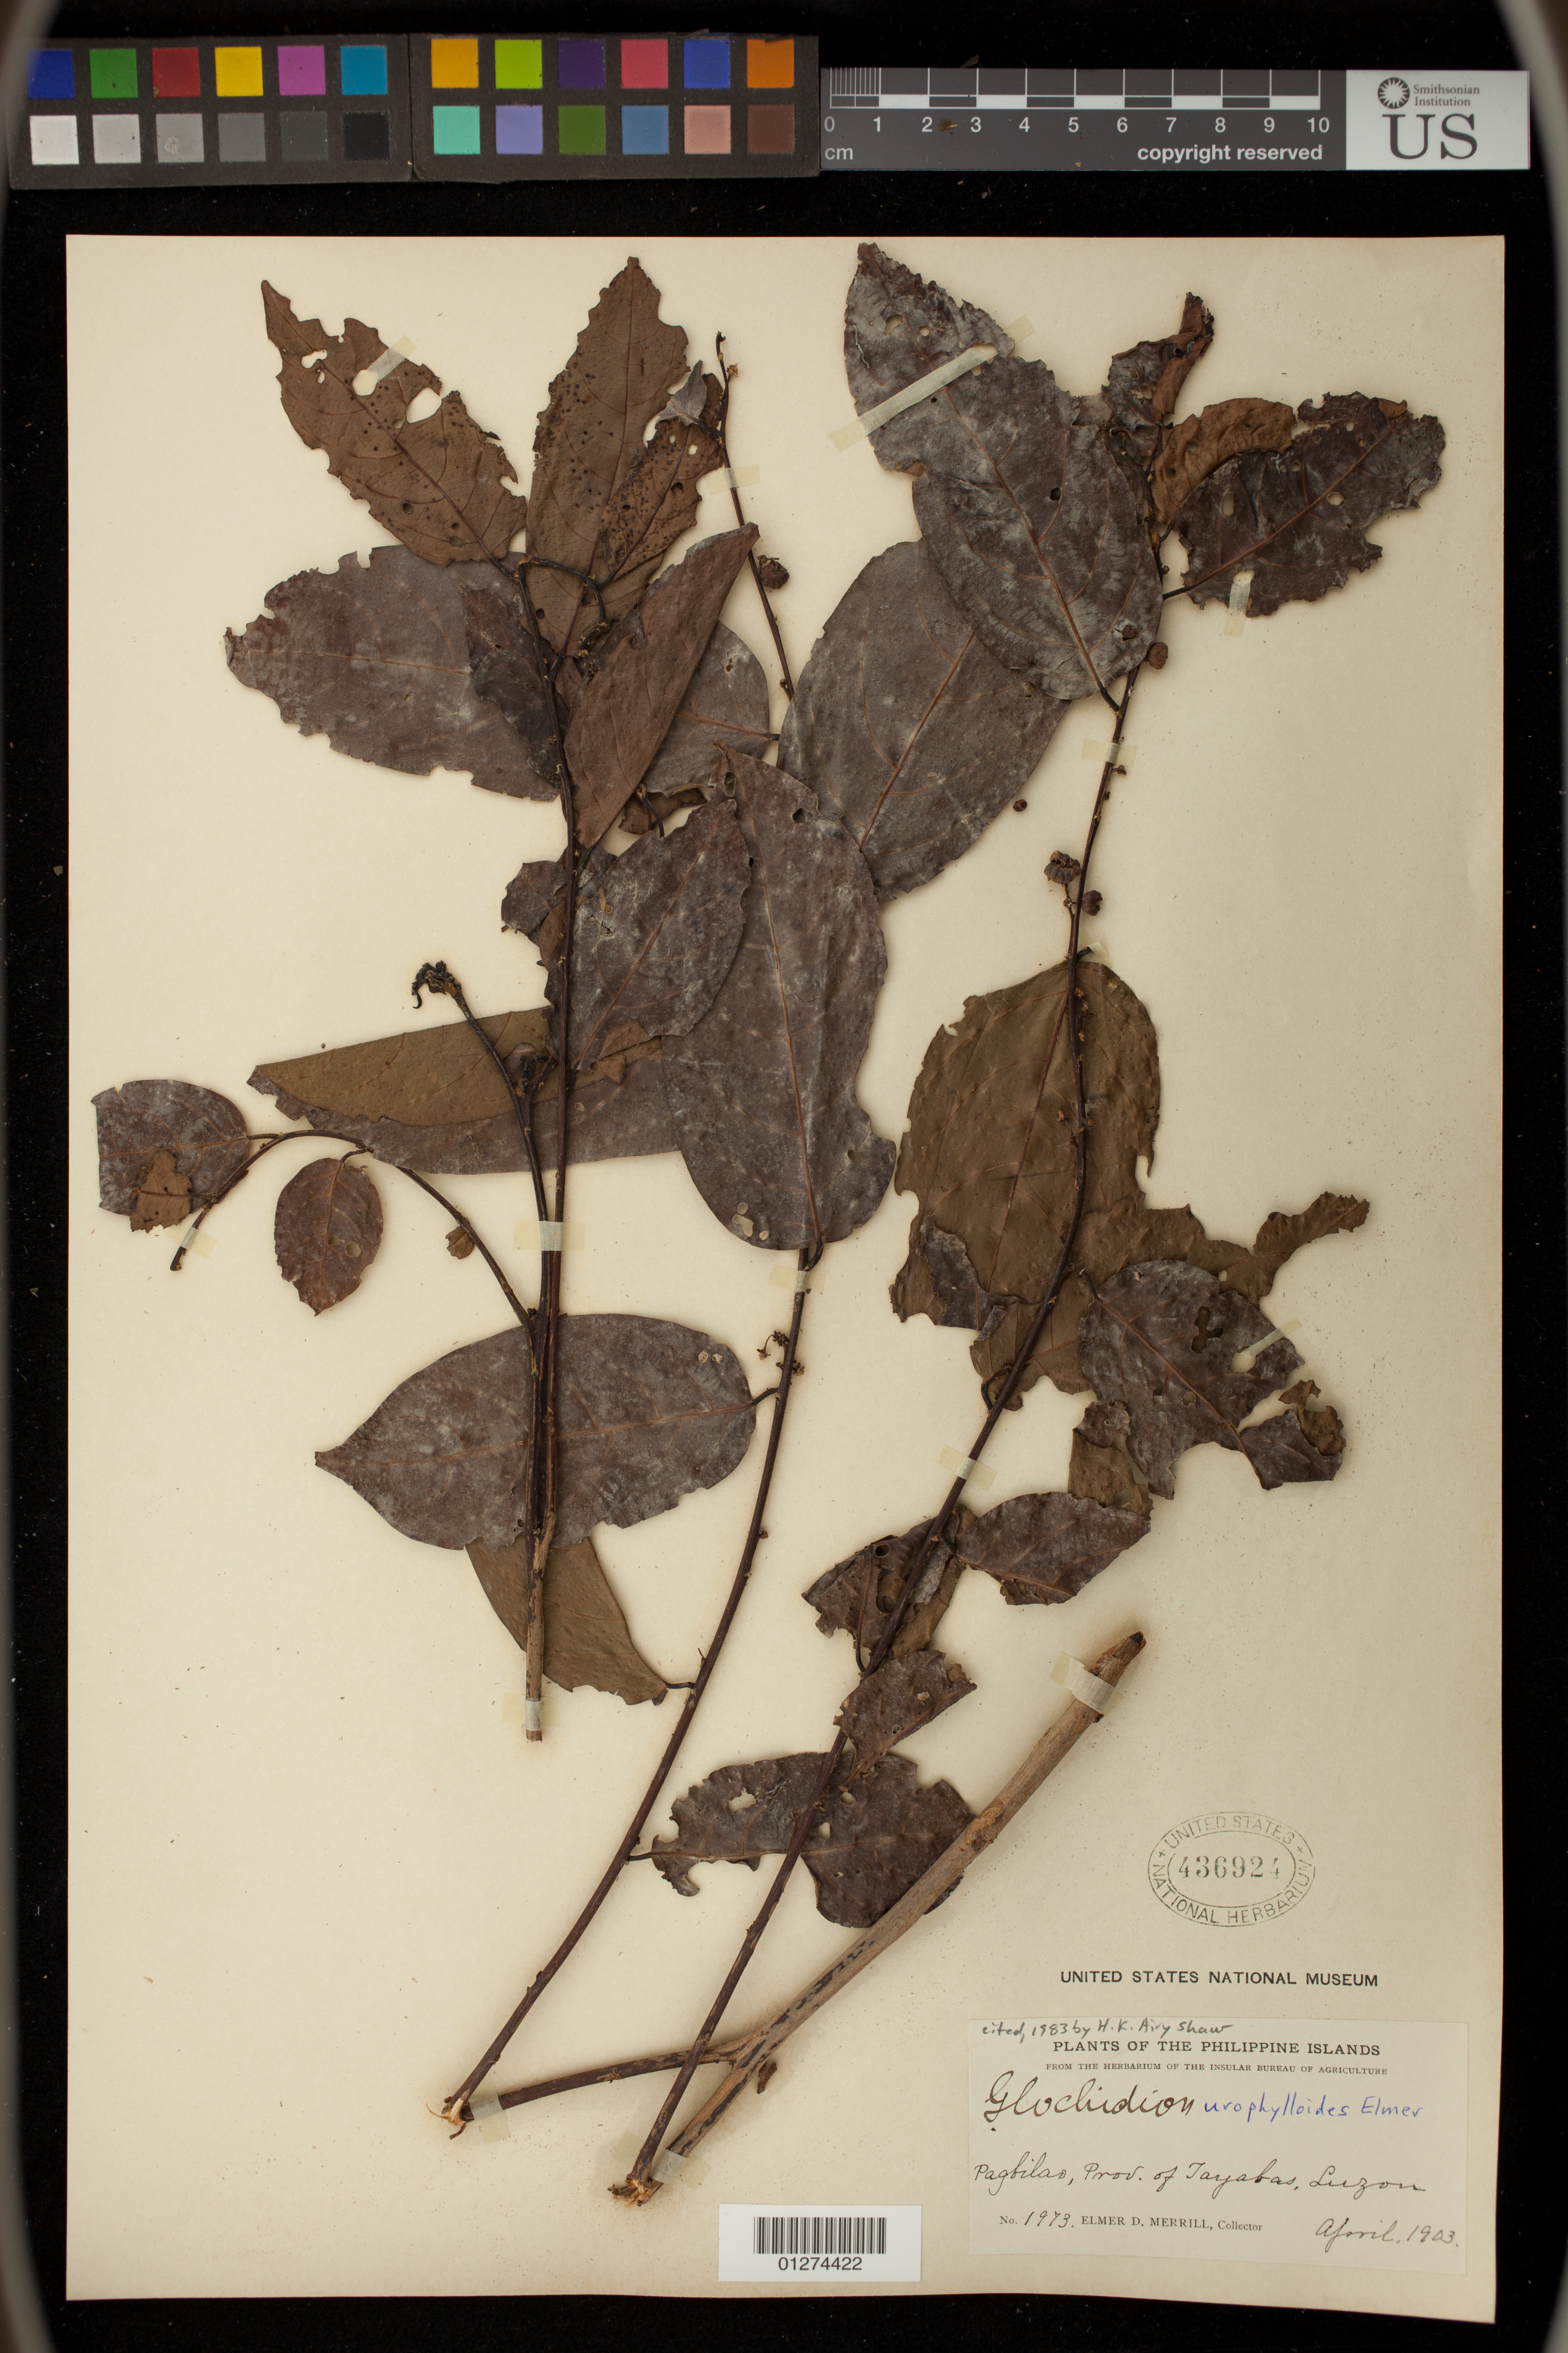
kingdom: Plantae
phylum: Tracheophyta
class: Magnoliopsida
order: Malpighiales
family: Phyllanthaceae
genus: Glochidion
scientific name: Glochidion urophylloides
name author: Elmer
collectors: E. D. Merrill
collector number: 1973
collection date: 1903-04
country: Philippines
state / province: Calabarzon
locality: Pagbilao, Prov. of Tayabas, Luzon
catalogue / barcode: US 436924